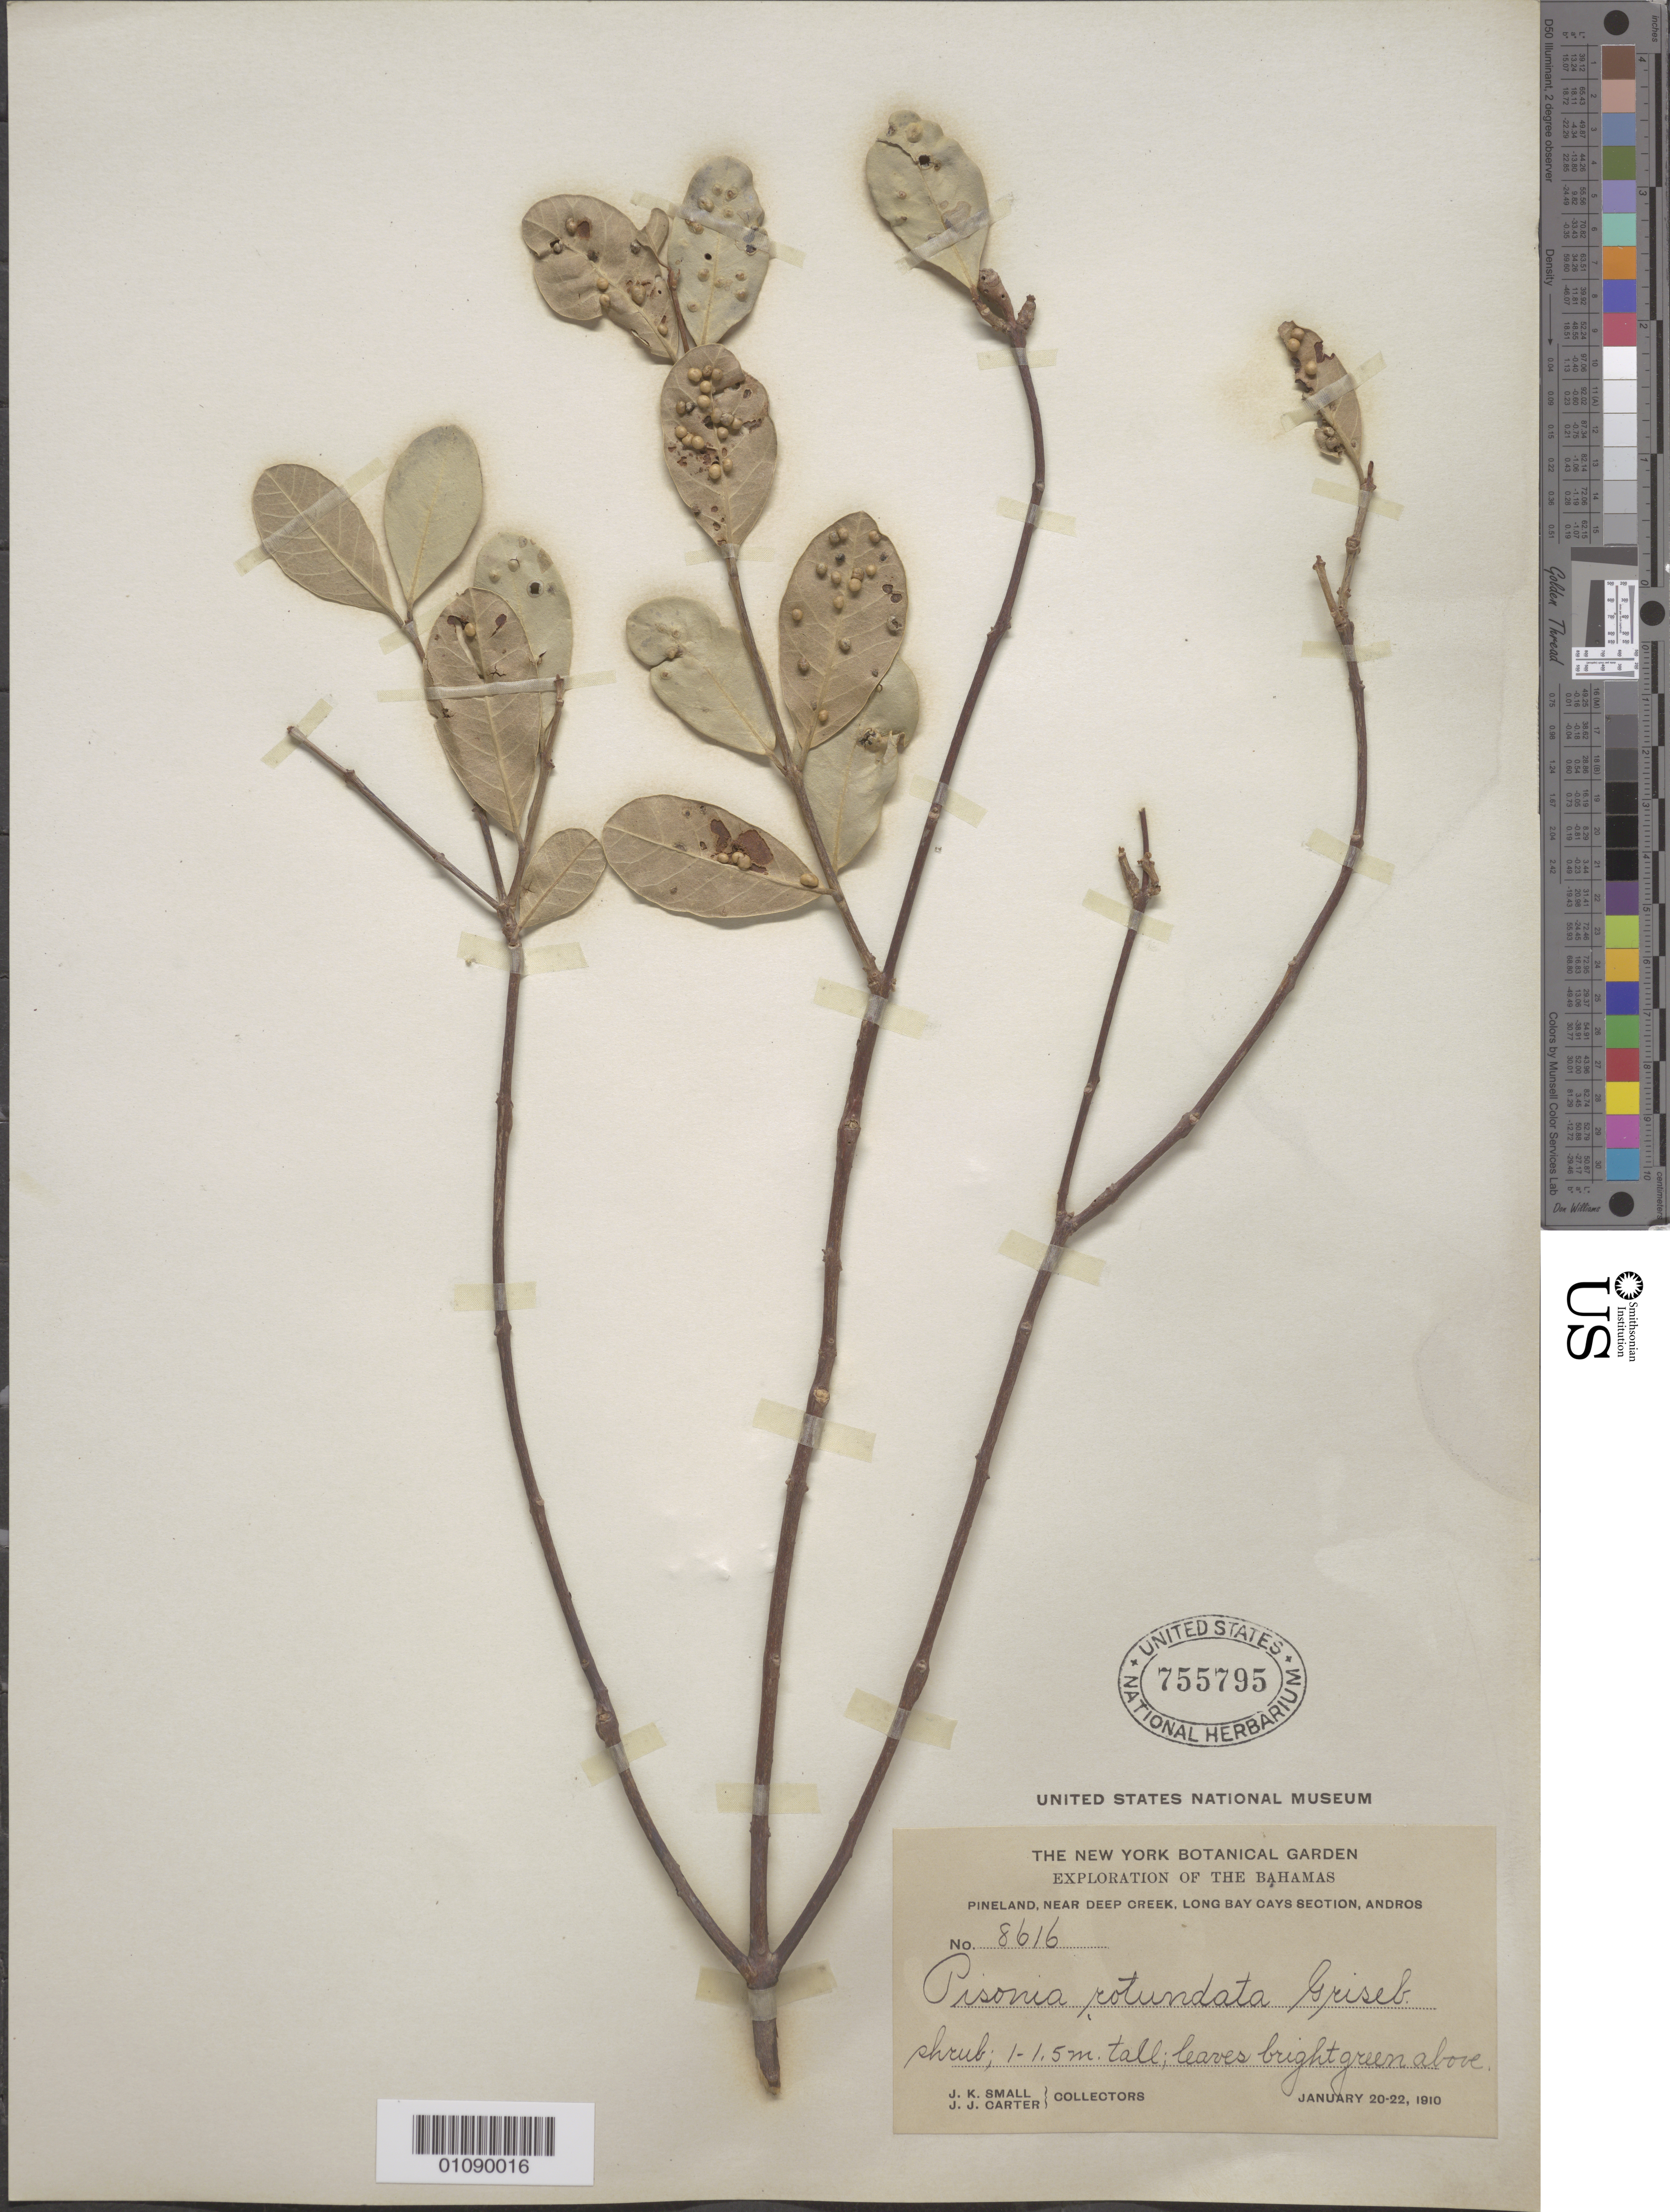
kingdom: Plantae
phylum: Tracheophyta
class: Magnoliopsida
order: Caryophyllales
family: Nyctaginaceae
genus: Pisonia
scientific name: Pisonia rotundata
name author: Griseb.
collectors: J. K. Small & J. J. Carter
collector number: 8616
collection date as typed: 20 Jan 1910 to 22 Jan 1910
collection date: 1910-01-20/1910-01-22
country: Bahamas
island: Andros I.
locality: Andros, Long Bay Cays section, near Deep Creek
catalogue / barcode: US 755795